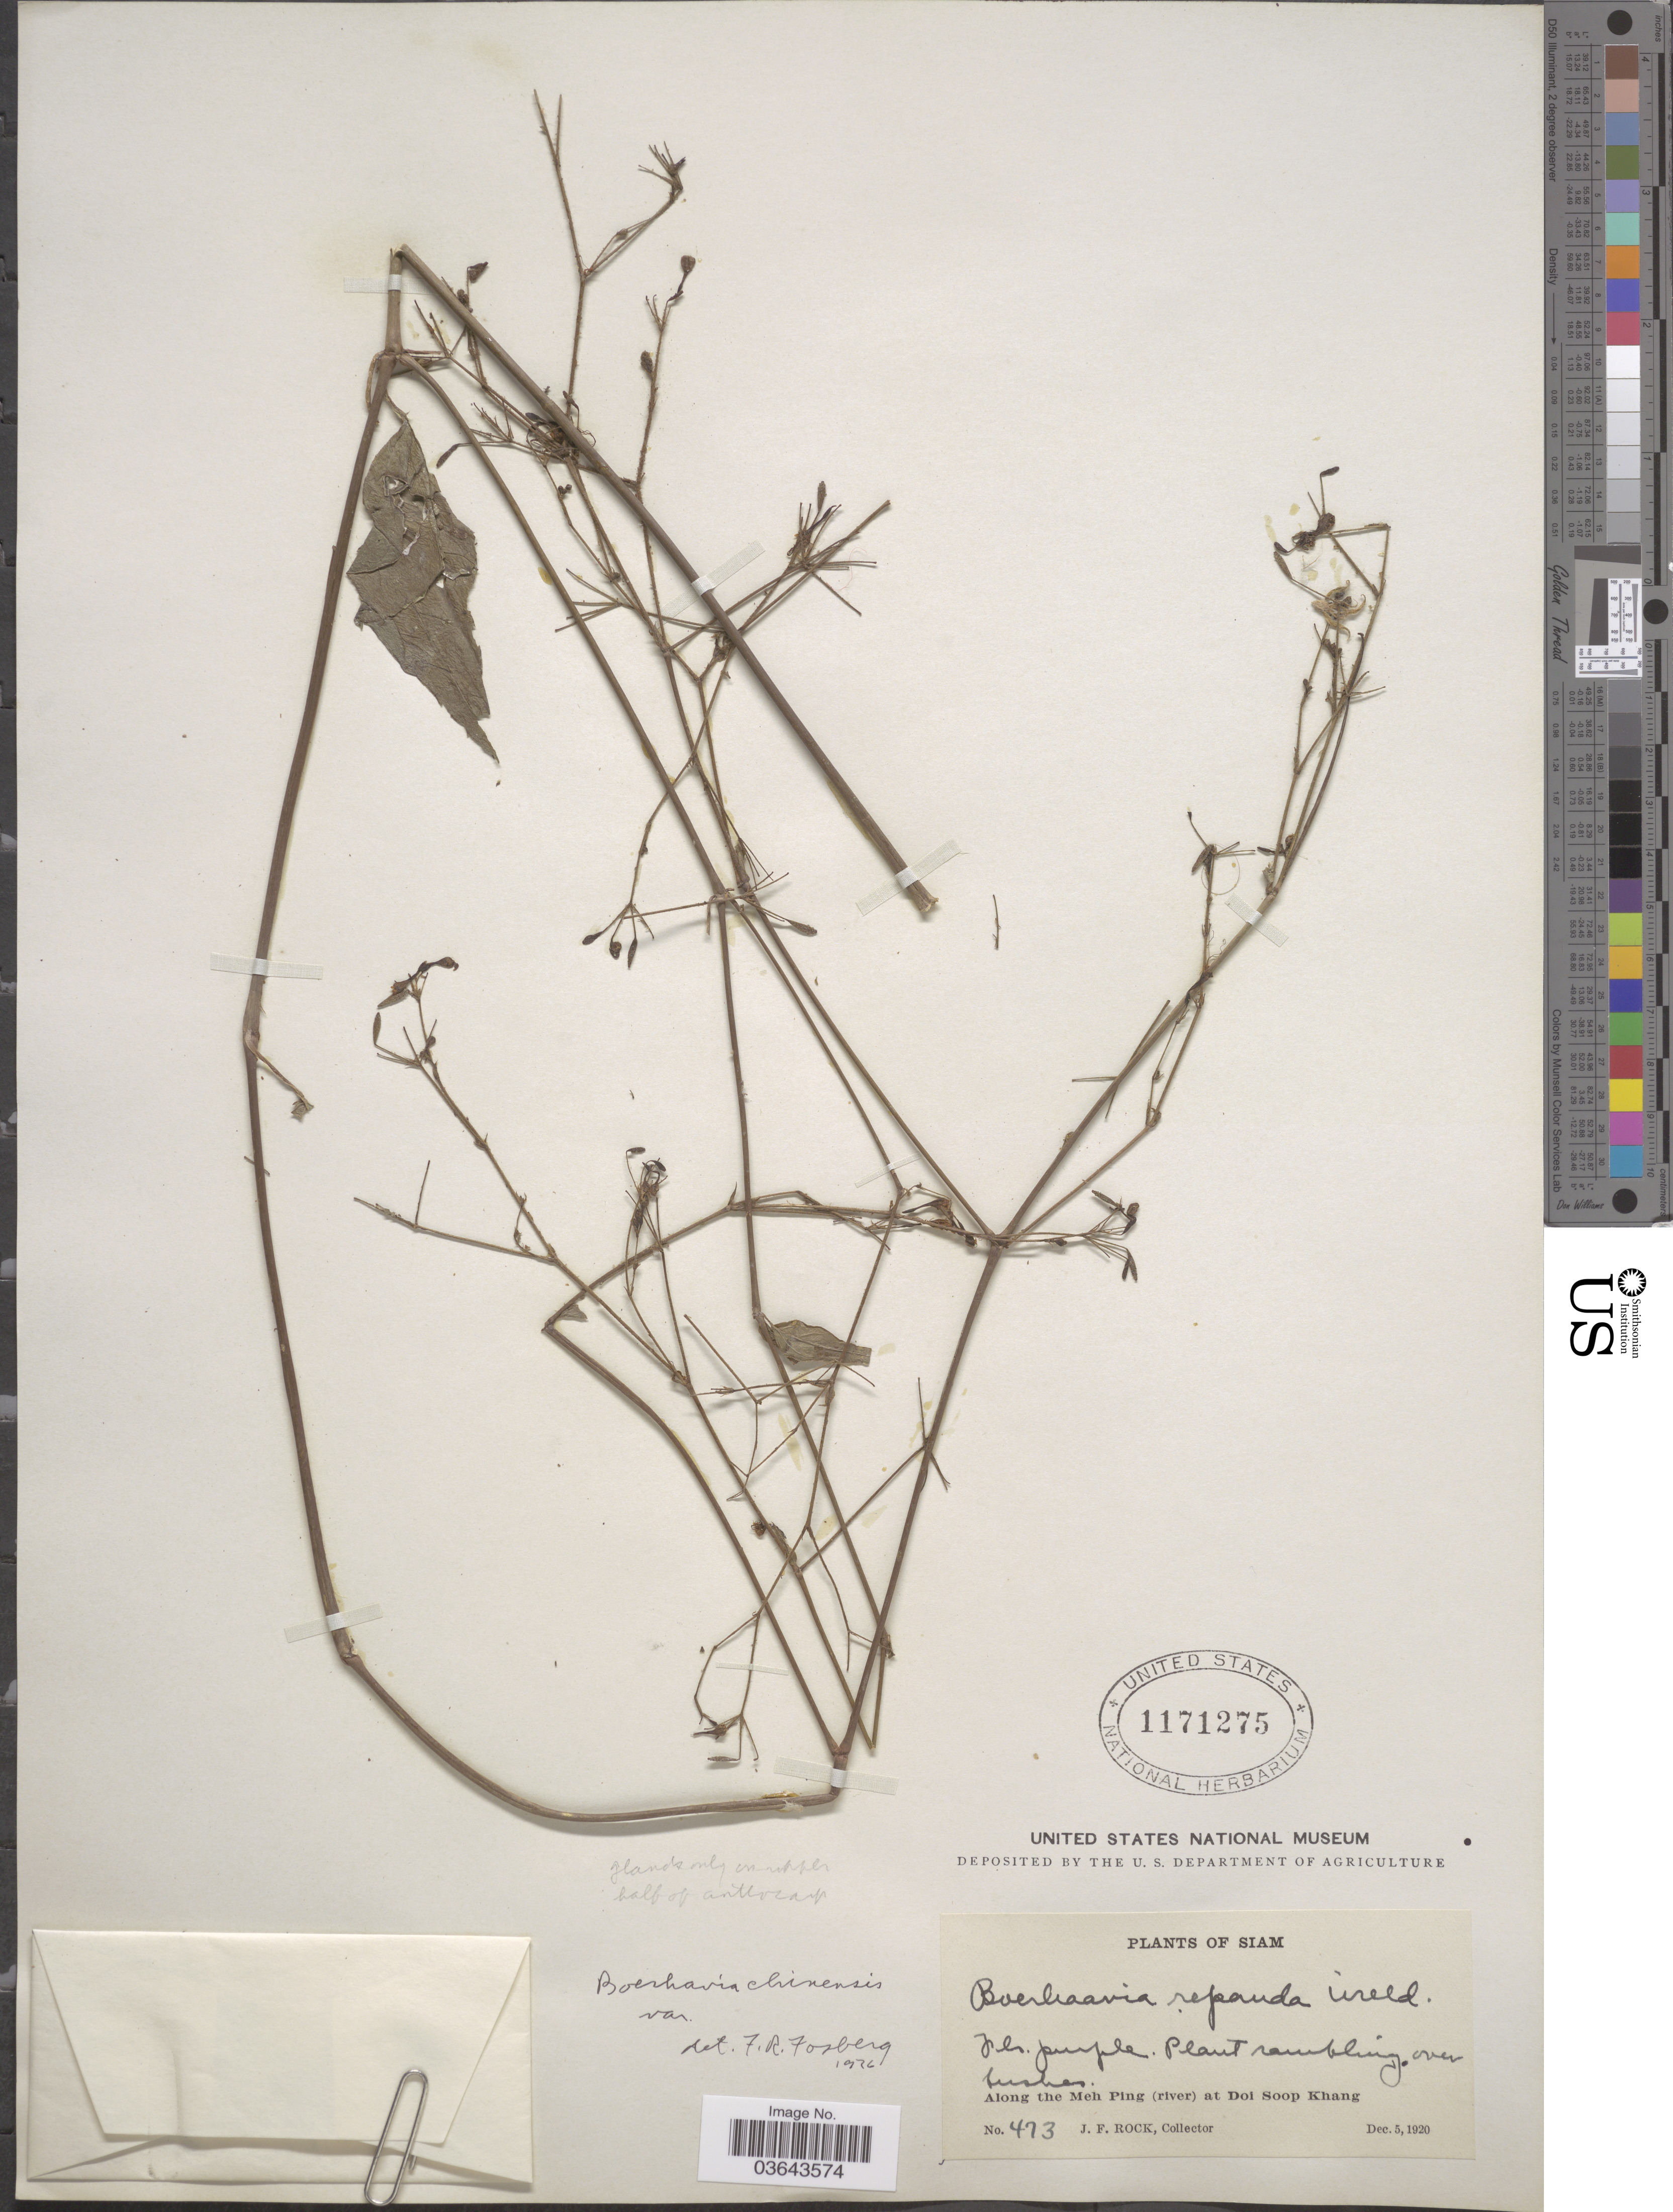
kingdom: Plantae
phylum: Tracheophyta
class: Magnoliopsida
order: Caryophyllales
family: Nyctaginaceae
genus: Boerhavia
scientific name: Boerhavia chinensis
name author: Druce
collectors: J. Rock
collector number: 473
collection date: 1920-12-05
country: Thailand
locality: Siam. Along the Meh Ping (river) at Doi Soop Khang.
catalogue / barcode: US 1171275